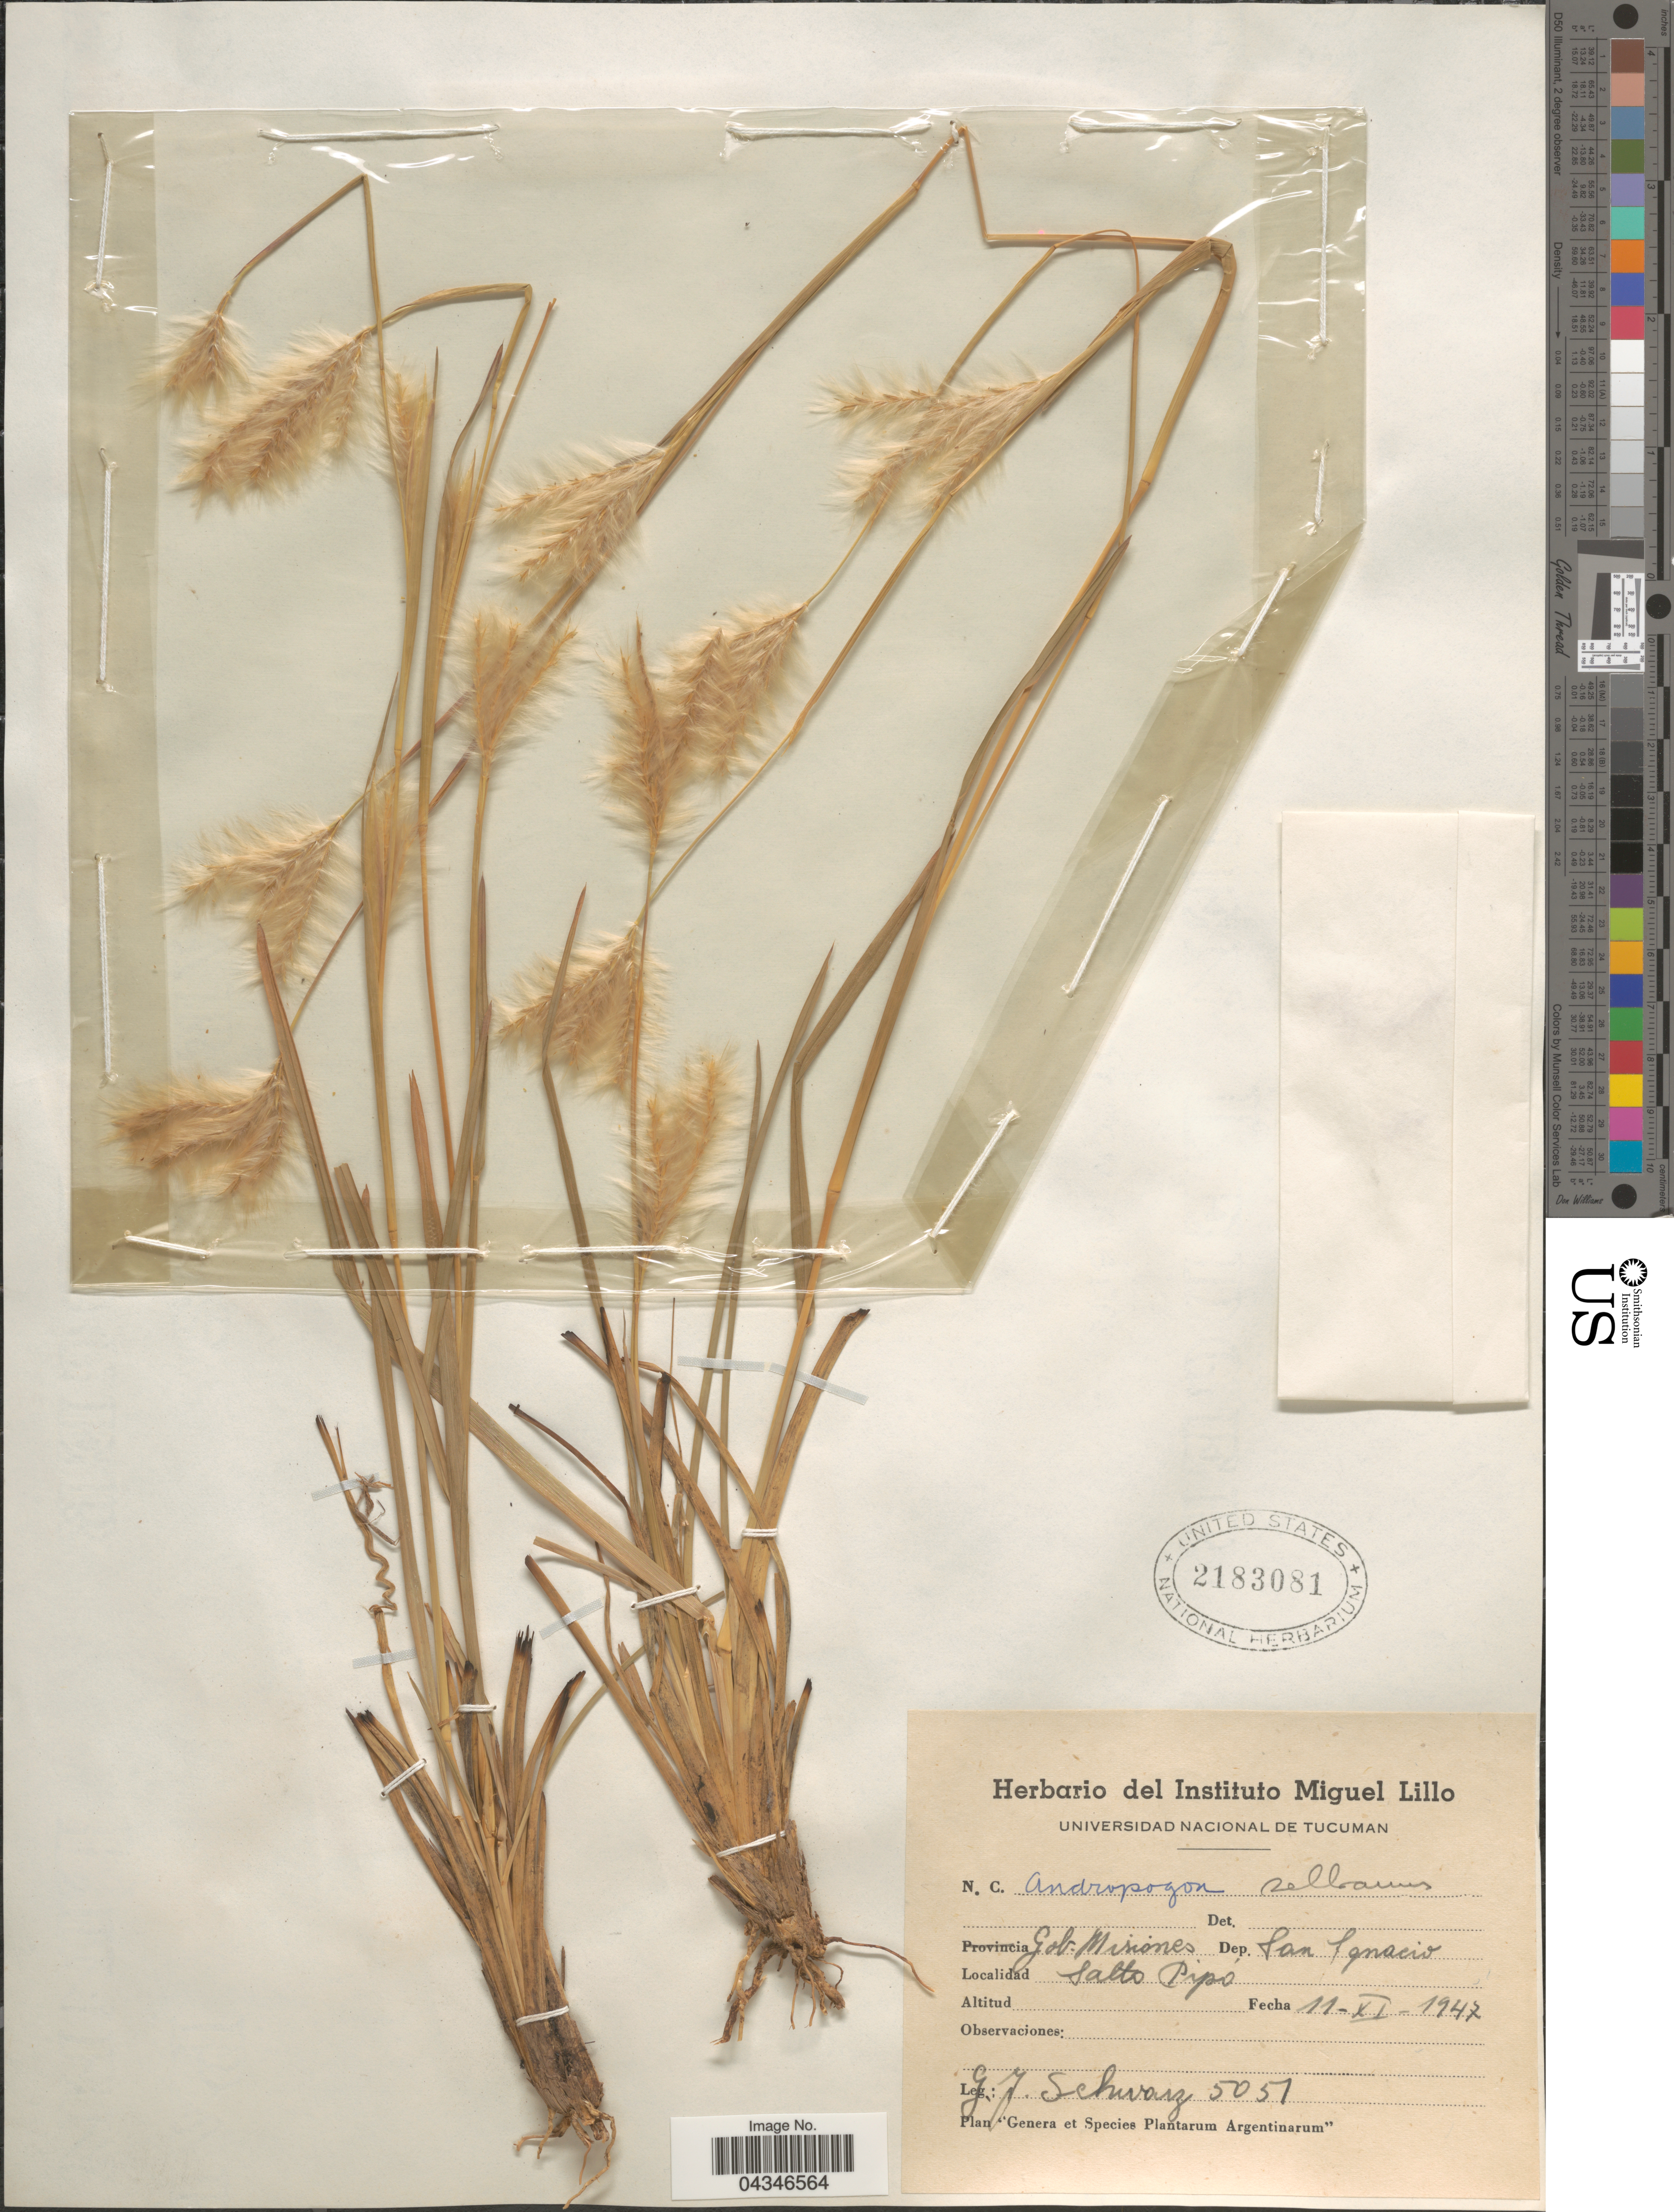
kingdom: Plantae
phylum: Tracheophyta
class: Liliopsida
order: Poales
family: Poaceae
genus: Andropogon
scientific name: Andropogon selloanus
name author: (Hack.) Hack.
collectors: G. J. Schwarz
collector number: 5051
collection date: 1947-11-11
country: Argentina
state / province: Misiones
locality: Gob. Misiones. Dep. San Ignacio. Salto Pipo.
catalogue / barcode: US 2183081